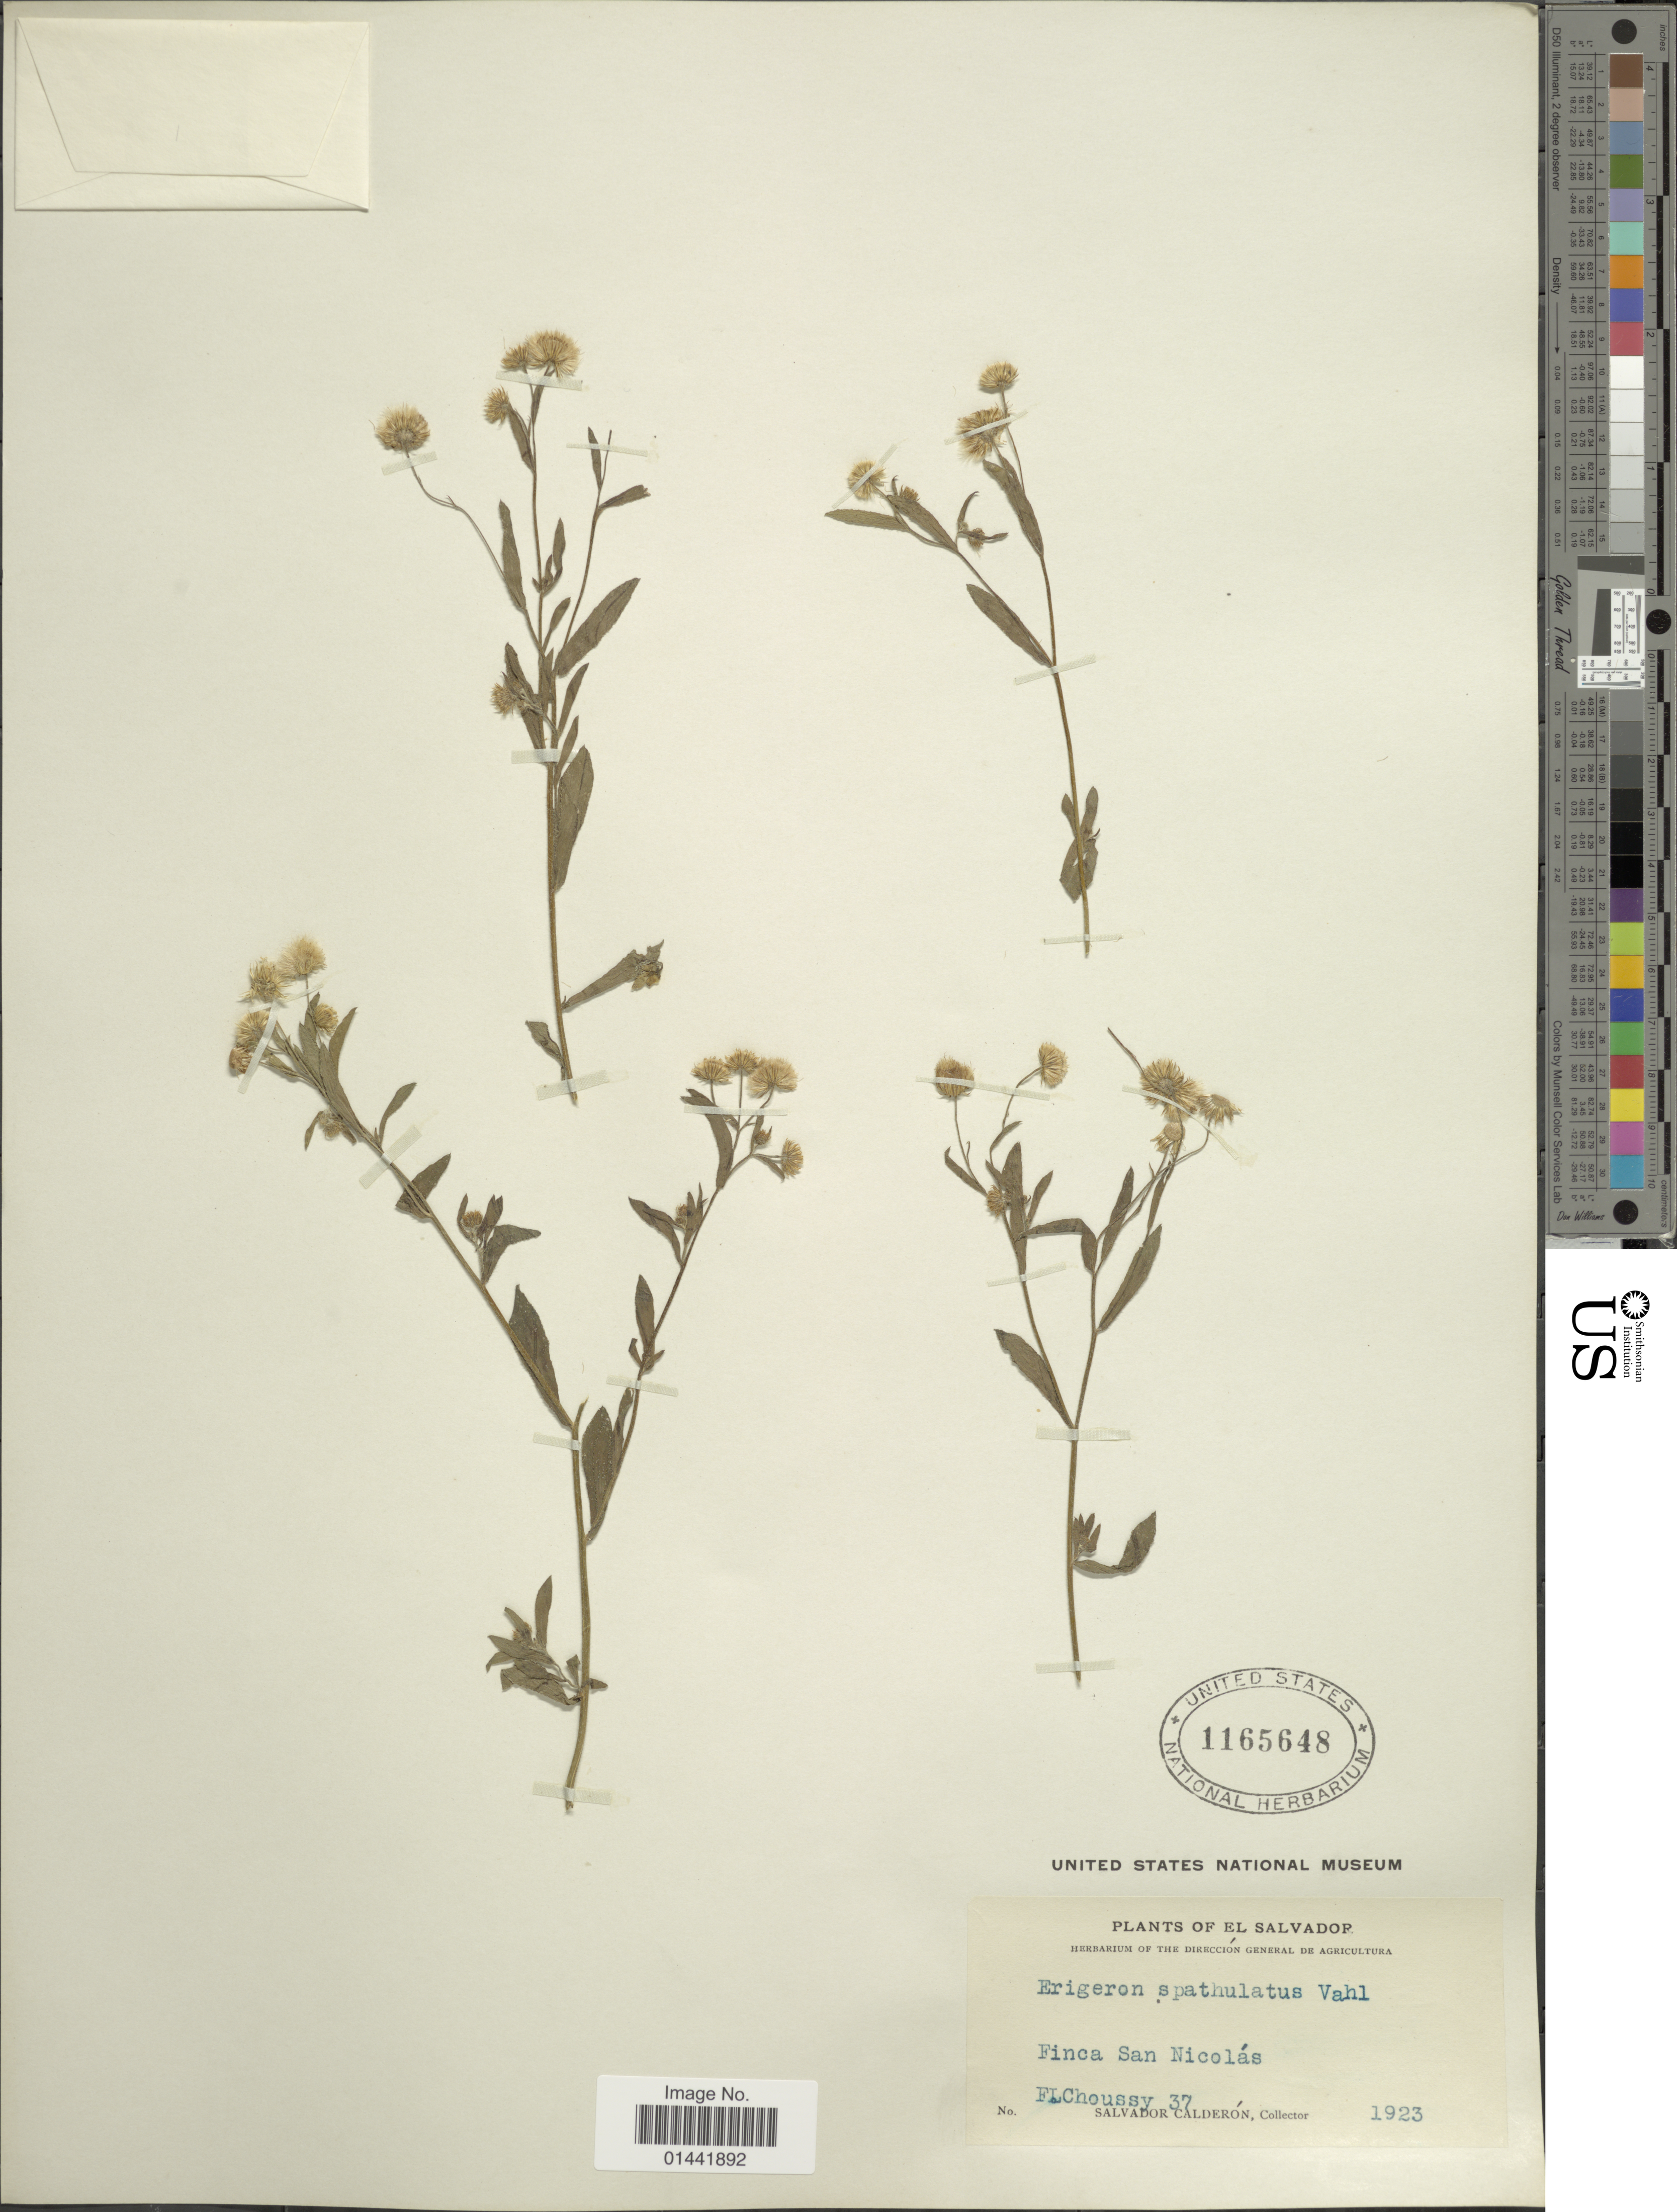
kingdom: Plantae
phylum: Tracheophyta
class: Magnoliopsida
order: Asterales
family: Asteraceae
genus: Erigeron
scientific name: Erigeron spathulatus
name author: Vahl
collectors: S. Calderón & F. Choussy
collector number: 37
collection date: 1923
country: El Salvador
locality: Finca San Nicolás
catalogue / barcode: US 1165648